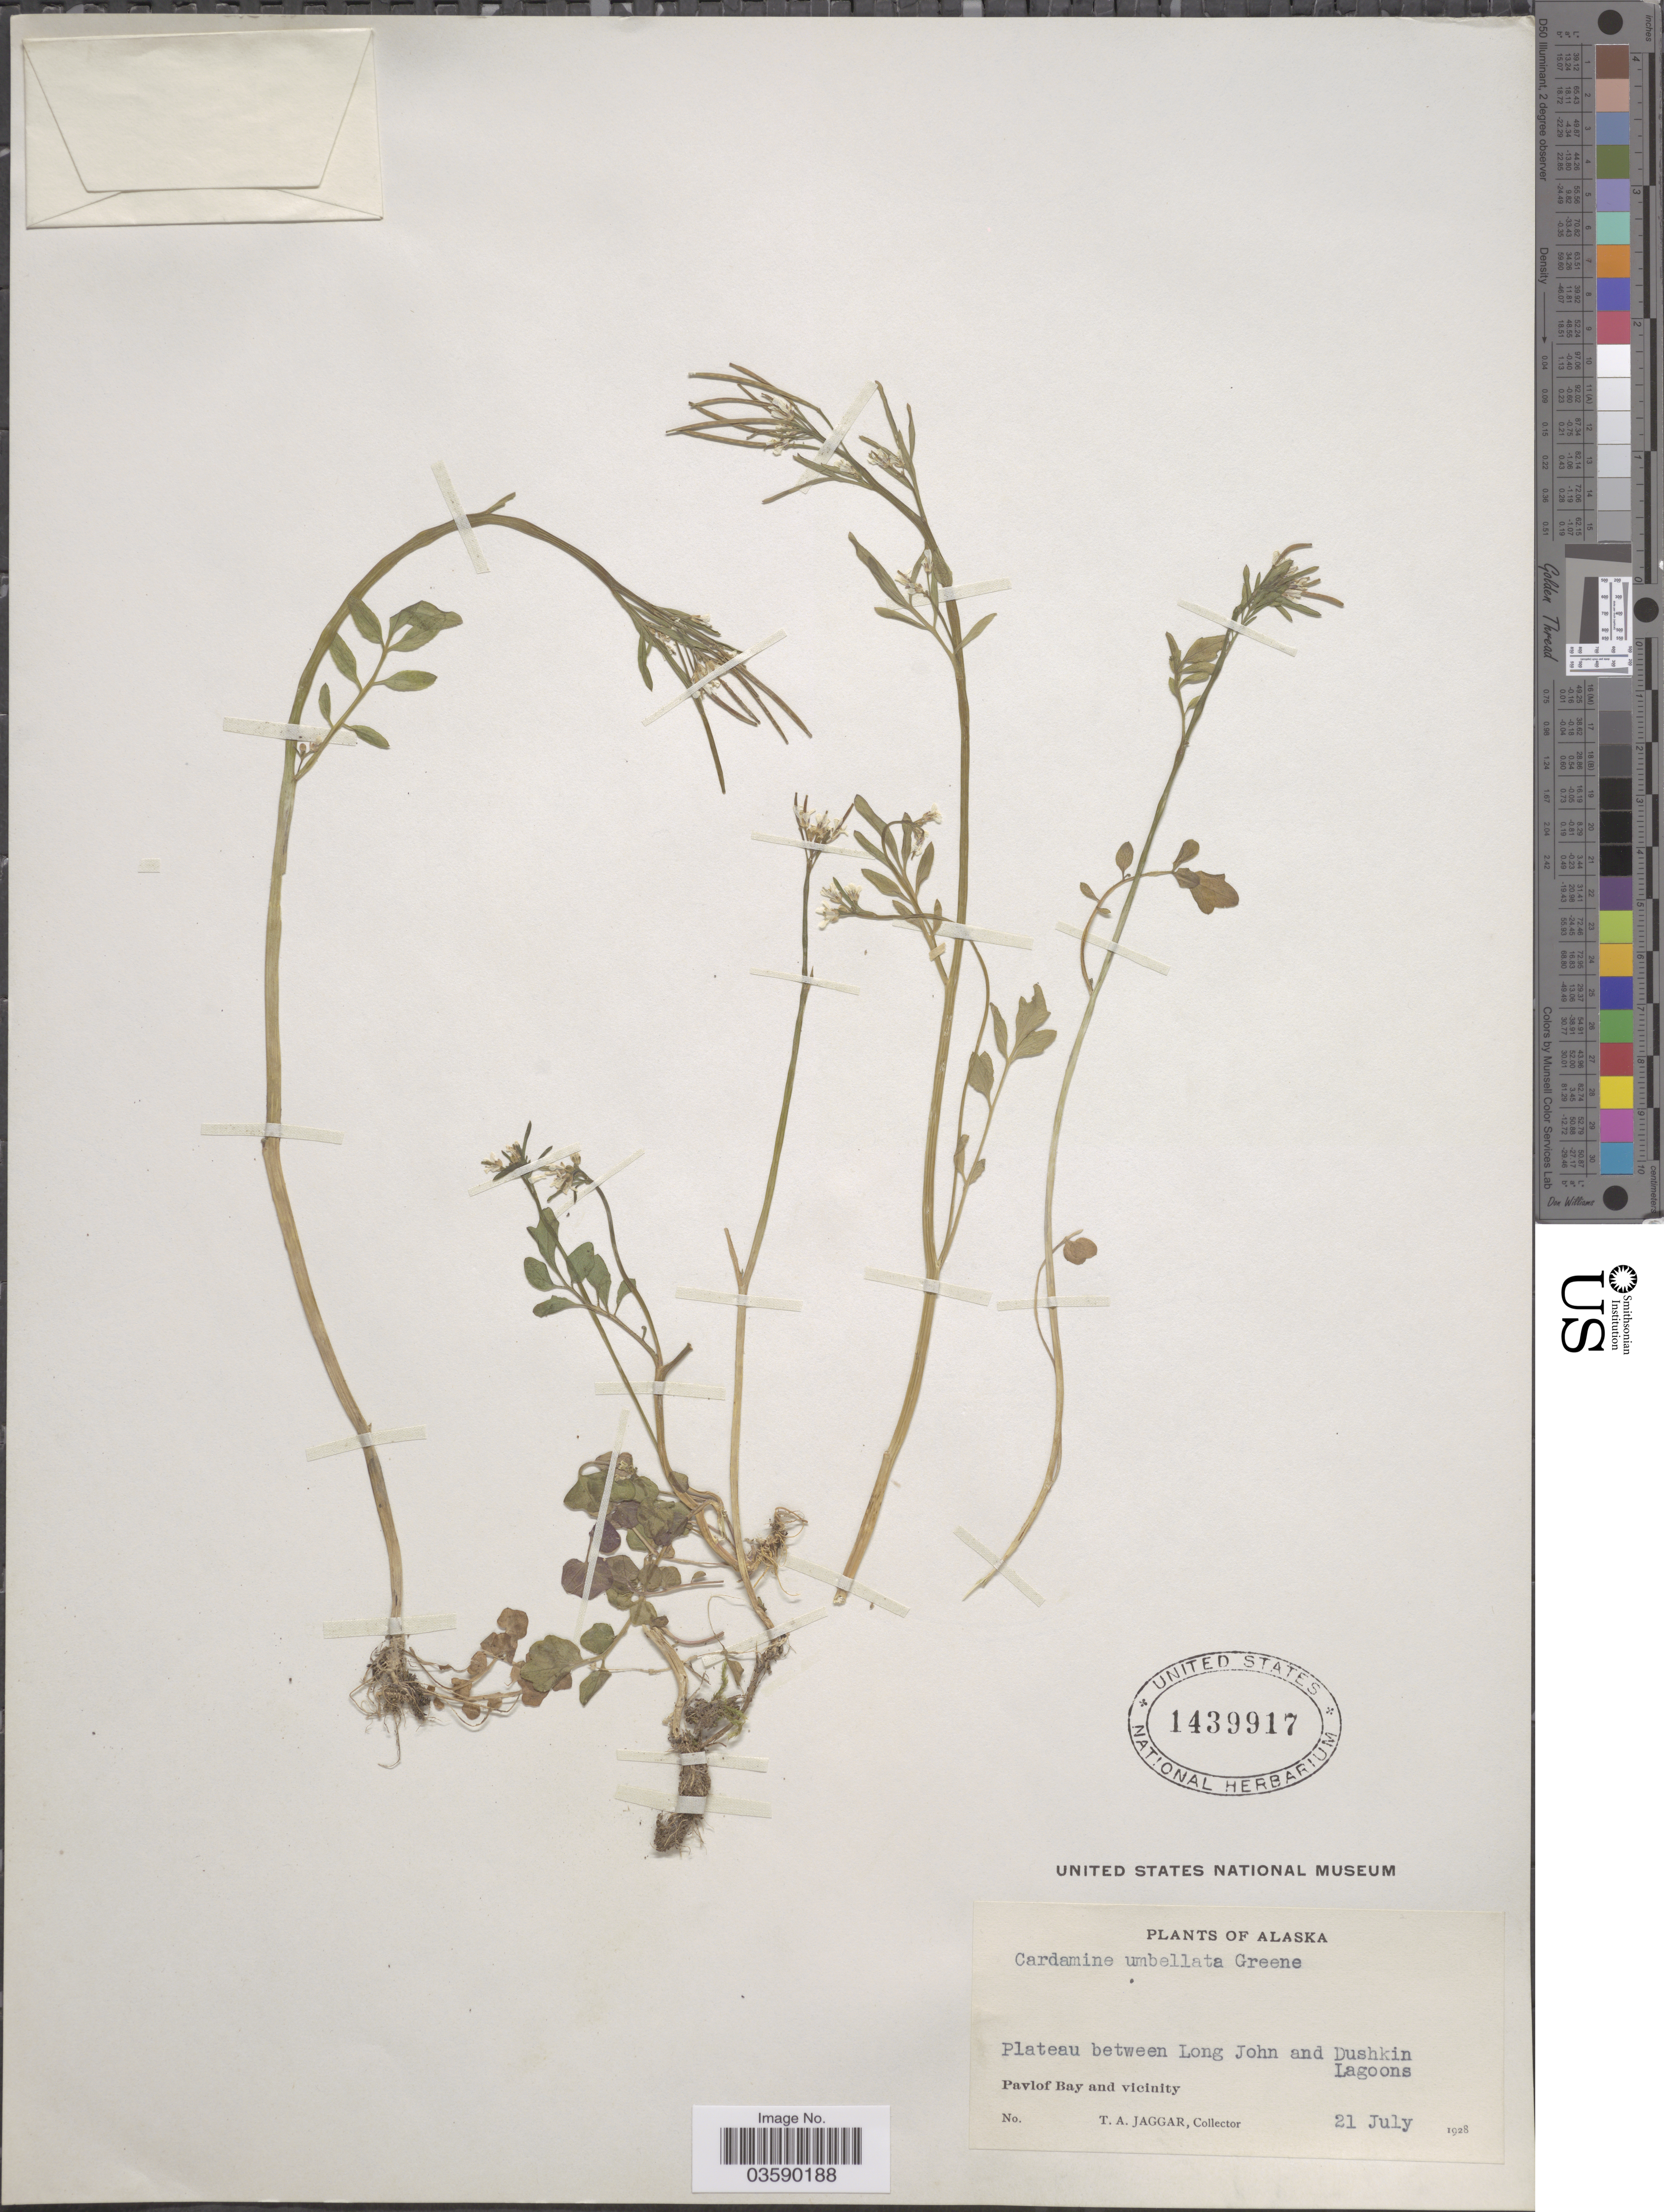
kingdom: Plantae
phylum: Tracheophyta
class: Magnoliopsida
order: Brassicales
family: Brassicaceae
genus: Cardamine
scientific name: Cardamine umbellata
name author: Greene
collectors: T. Jaggar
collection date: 1928-07-21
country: United States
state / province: Alaska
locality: Plateau between Long John and Dushkin Lagoons. Pavlof Bay and vicinity.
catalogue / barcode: US 1439917